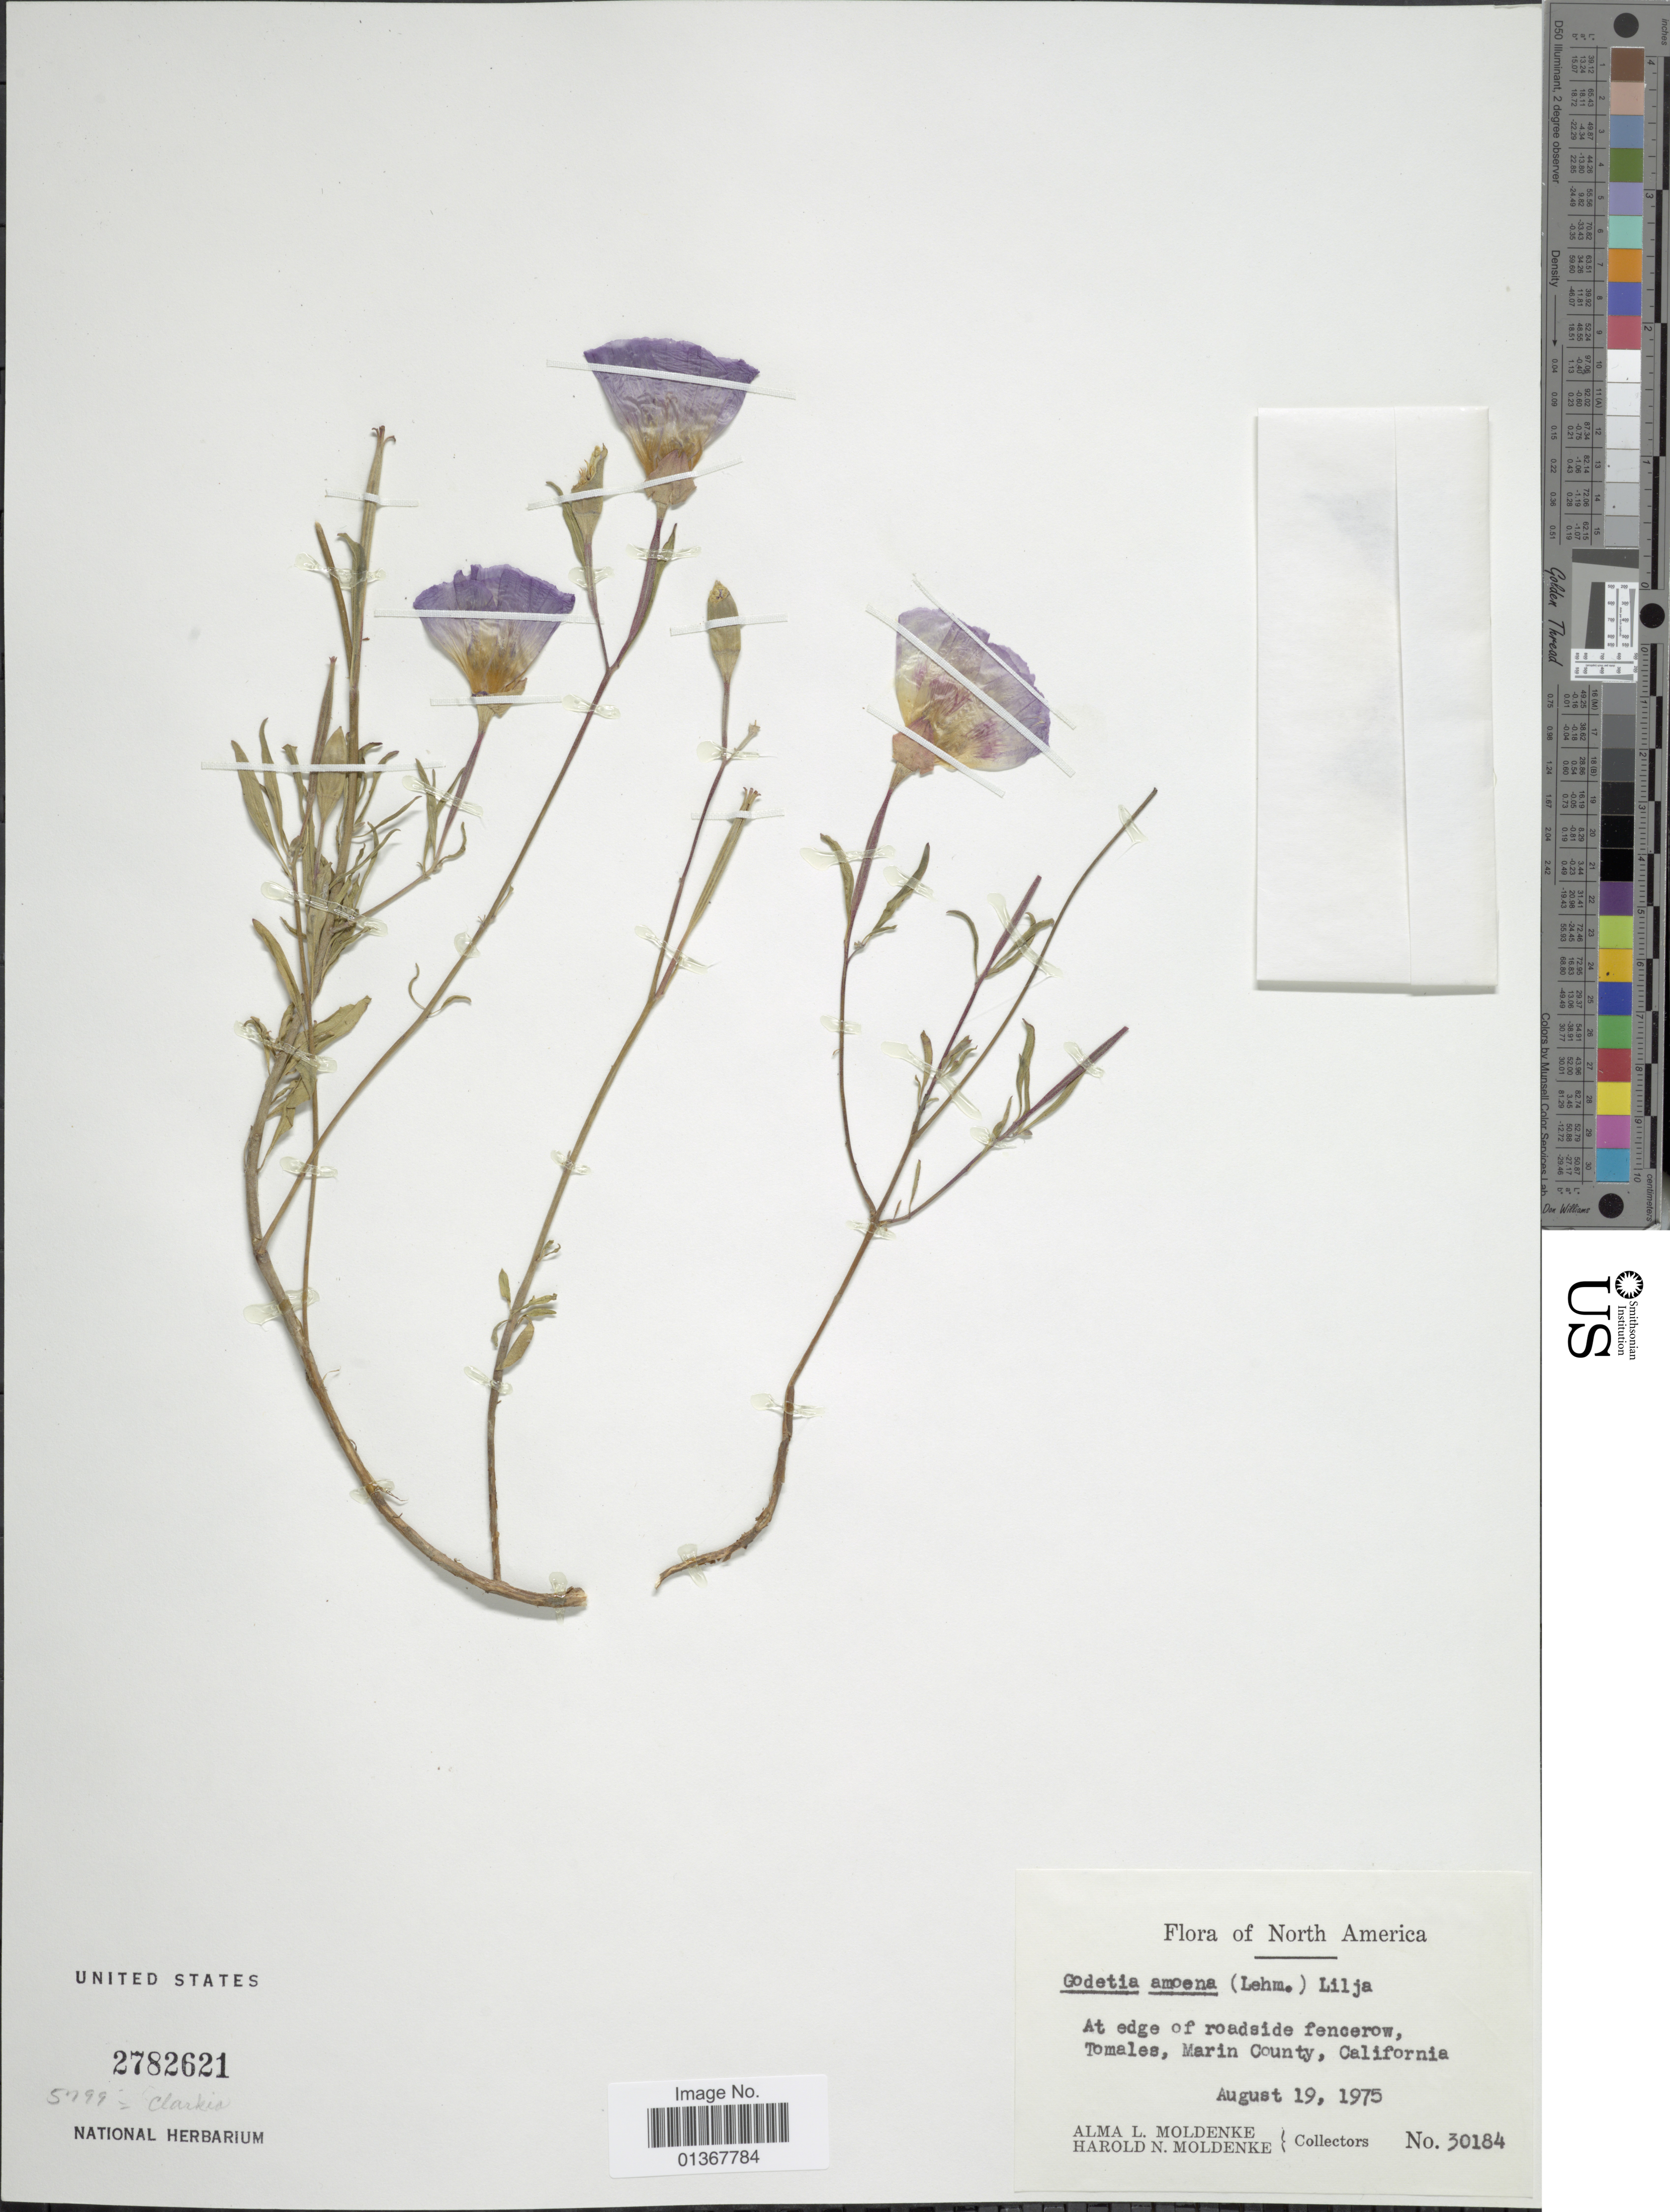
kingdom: Plantae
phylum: Tracheophyta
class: Magnoliopsida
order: Myrtales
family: Onagraceae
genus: Clarkia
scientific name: Clarkia amoena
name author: (Lehm.) A. Nelson & J.F. Macbr.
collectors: A. L. Moldenke & H. N. Moldenke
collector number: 30184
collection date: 1975-04-19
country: United States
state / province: California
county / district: Marin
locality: North America, At edge of roadside fencerow, Tomales, Marin County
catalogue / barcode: US 2782621